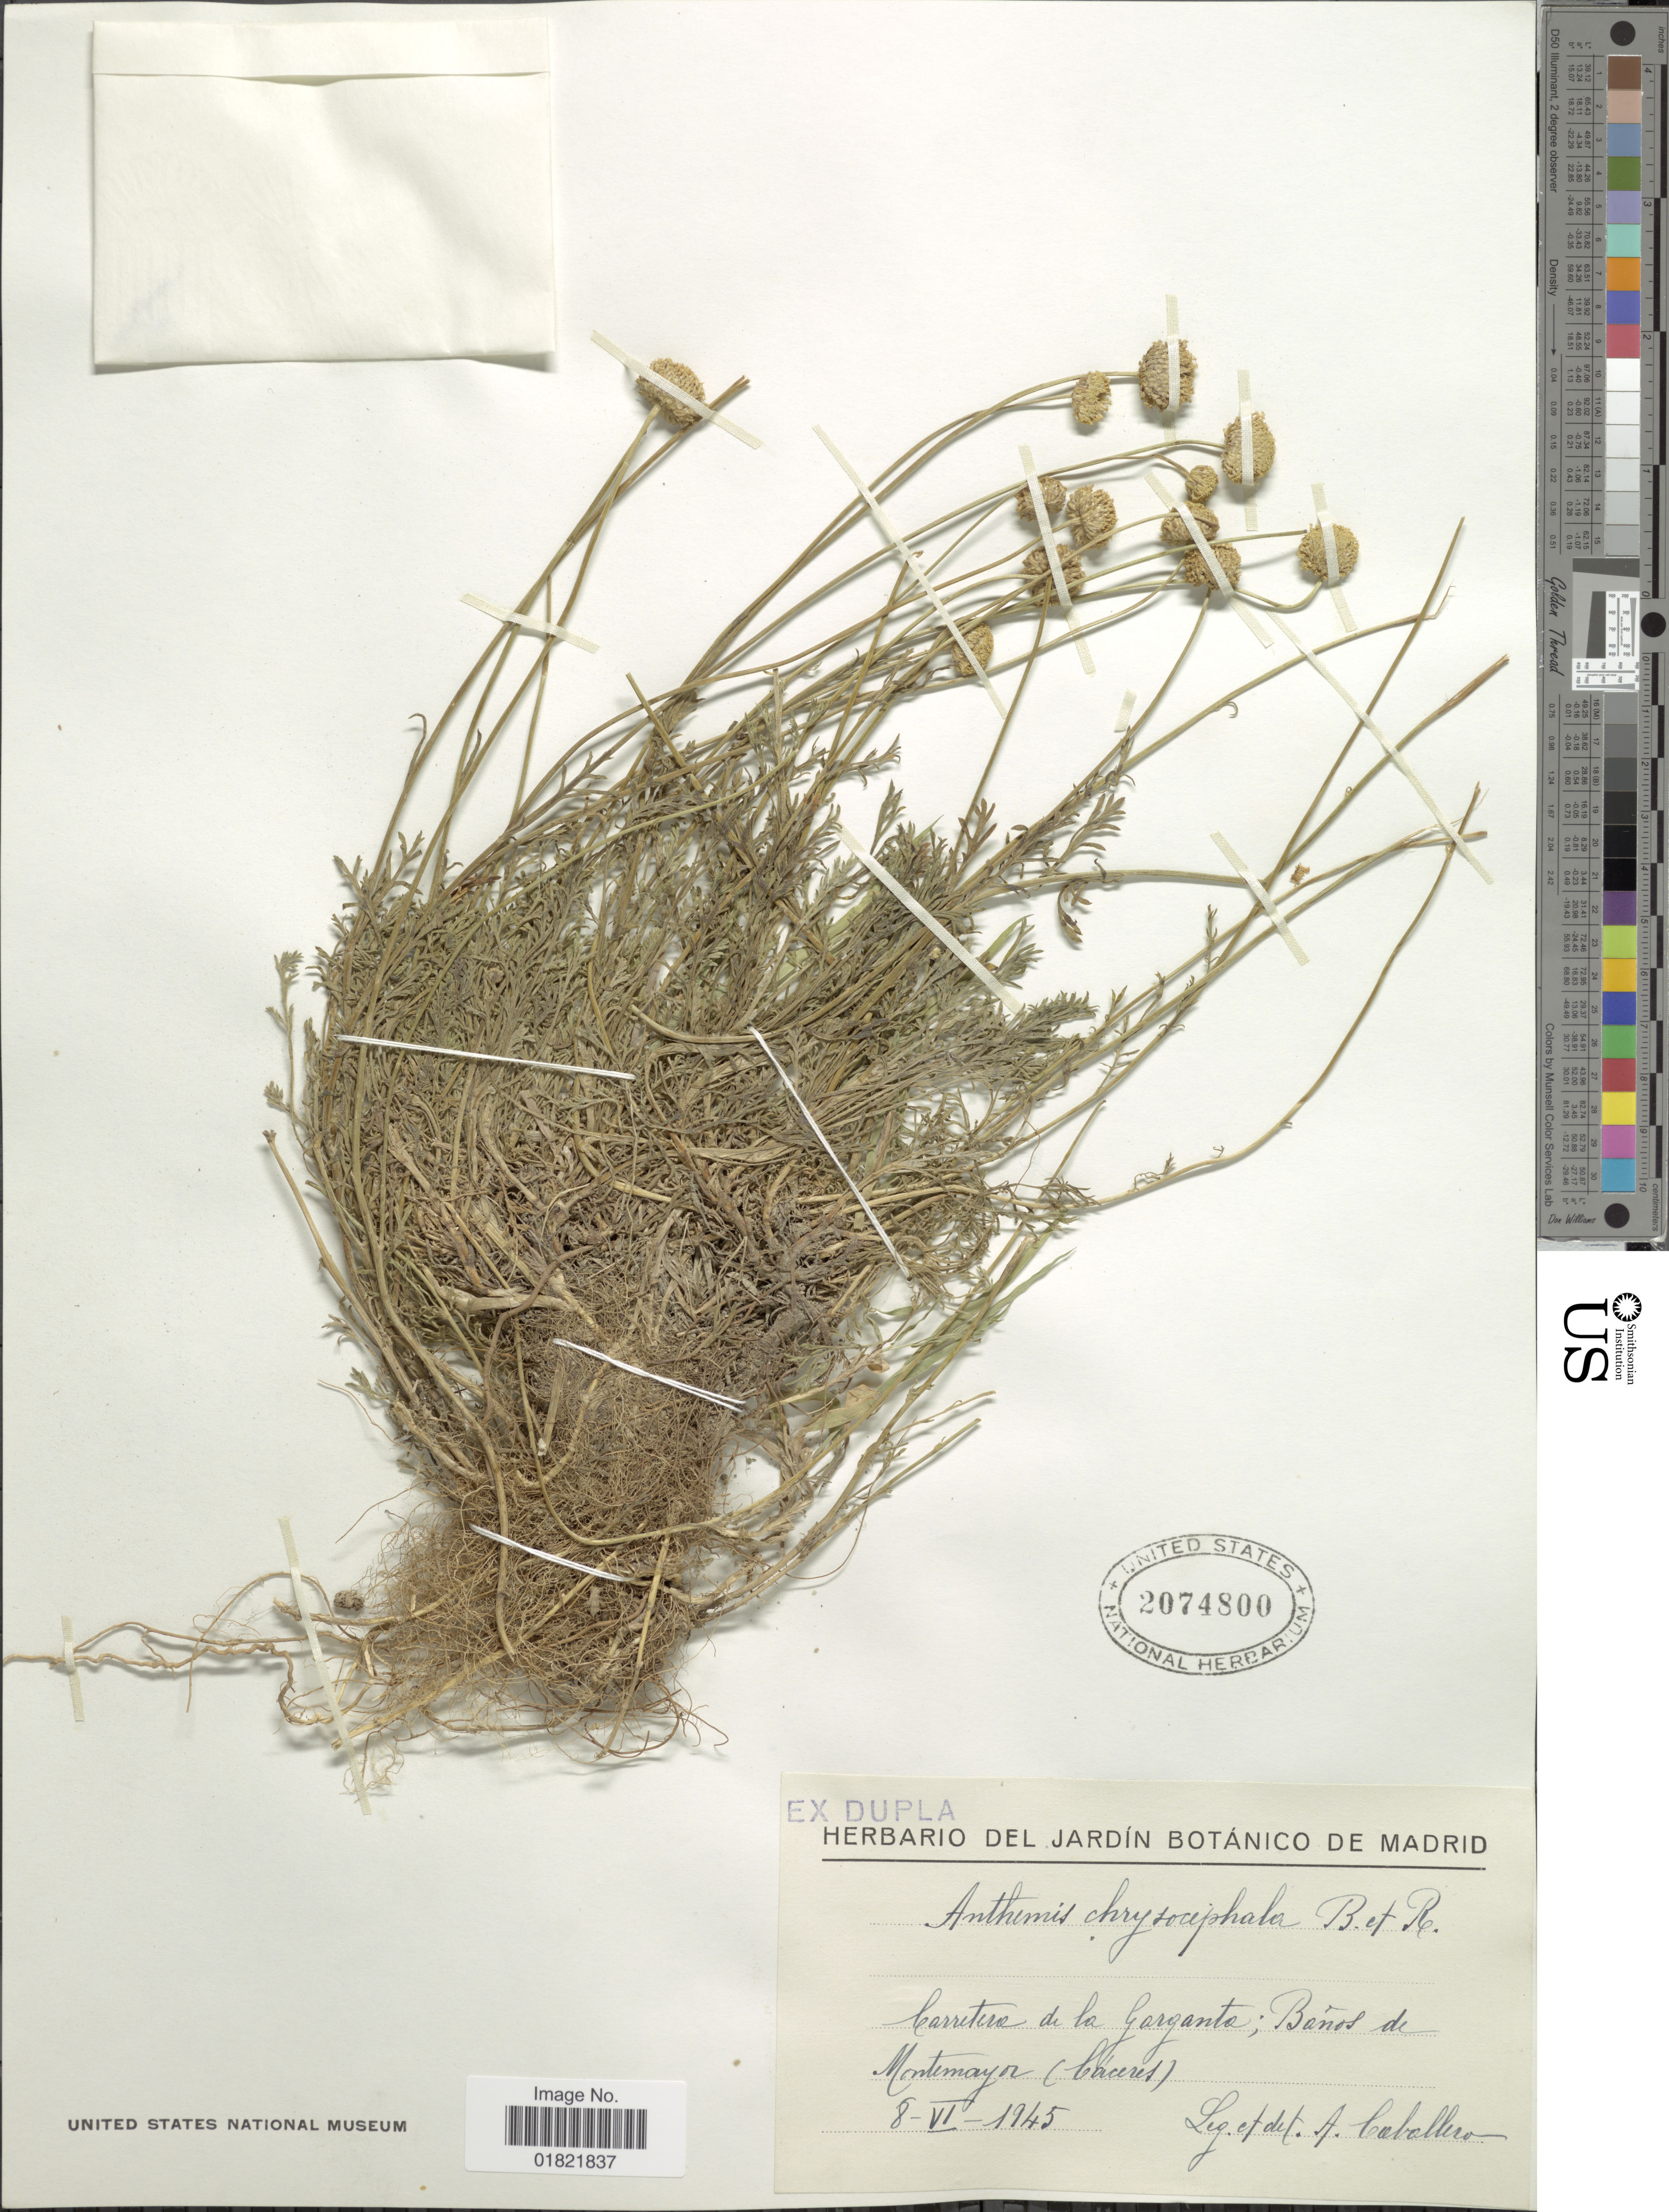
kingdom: Plantae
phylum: Tracheophyta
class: Magnoliopsida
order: Asterales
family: Asteraceae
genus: Anthemis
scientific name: Anthemis chrysocephala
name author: Boiss. & Reut.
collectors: A. Caballero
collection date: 1945-06-08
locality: Carretero de la Garganto: Banos de Montemayor (Caceret) [interpreted]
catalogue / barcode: US 2074800